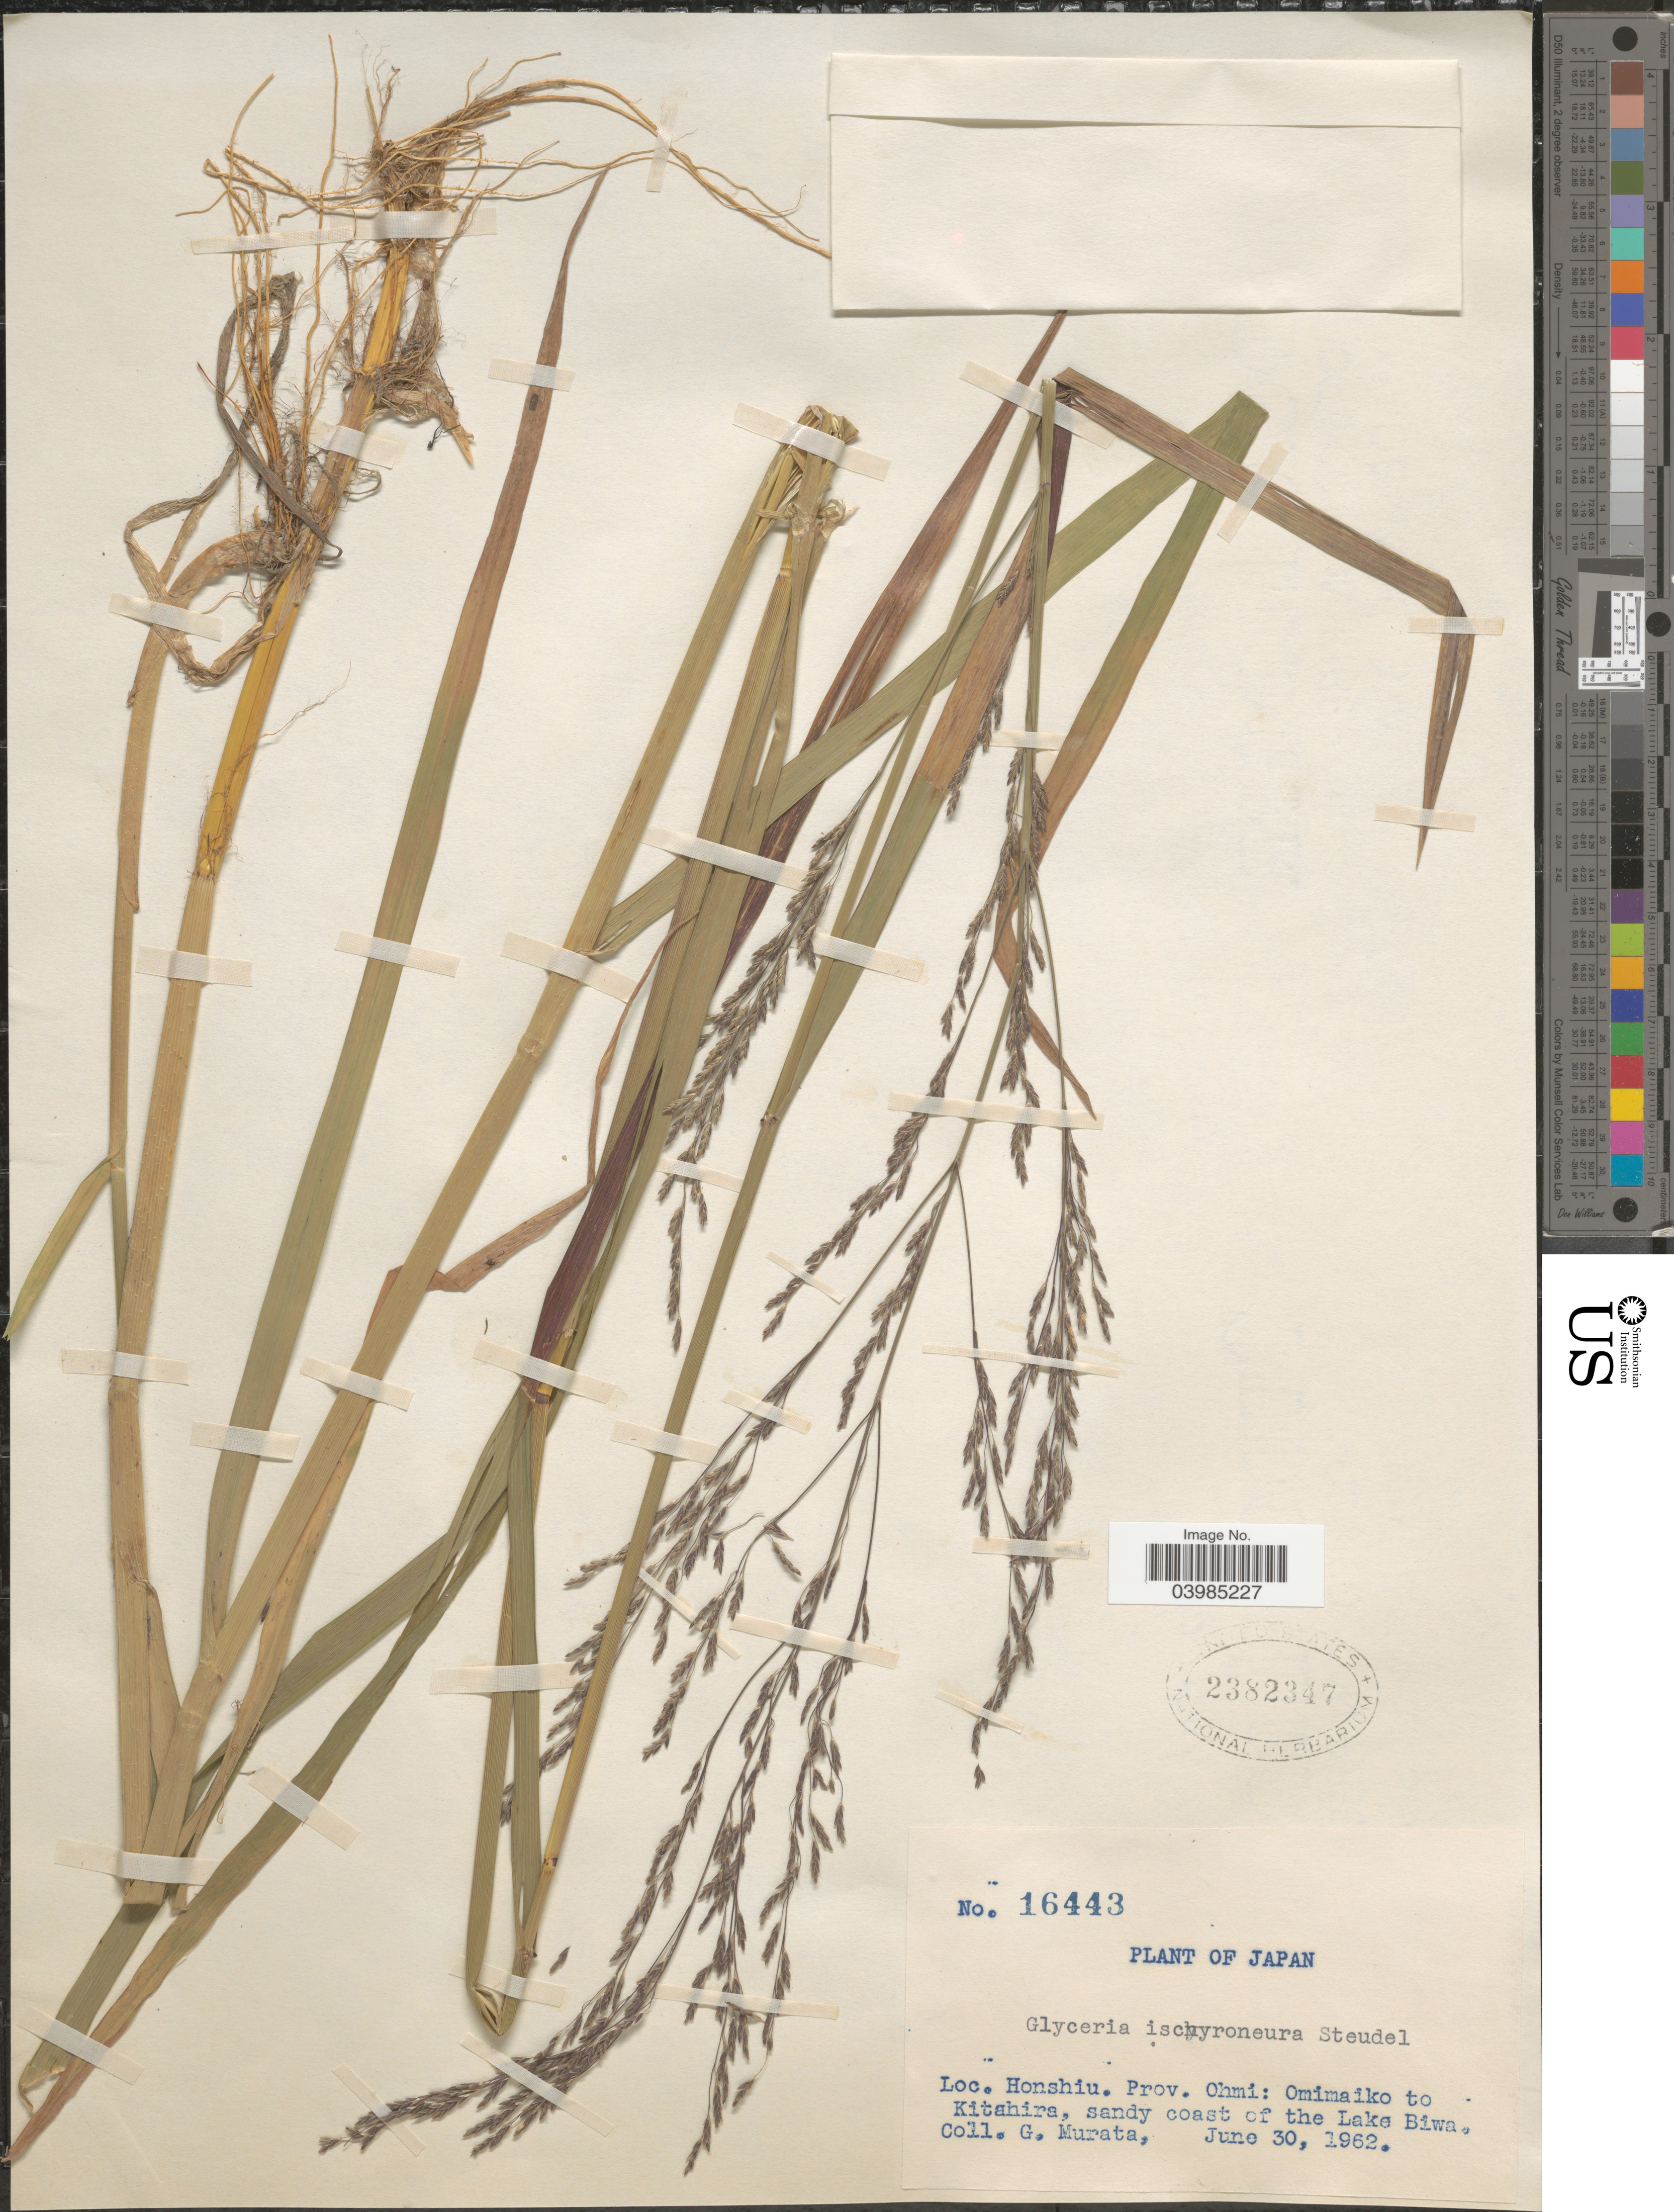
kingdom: Plantae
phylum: Tracheophyta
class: Liliopsida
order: Poales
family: Poaceae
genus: Glyceria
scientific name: Glyceria ischyroneura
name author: Steud.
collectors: G. Murata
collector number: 16443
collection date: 1962-06-30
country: Japan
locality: Honshiu. Prov. Ohmi: Omimaiko to Kitahira, sandy coast of the Lake Biwa.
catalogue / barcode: US 2382347